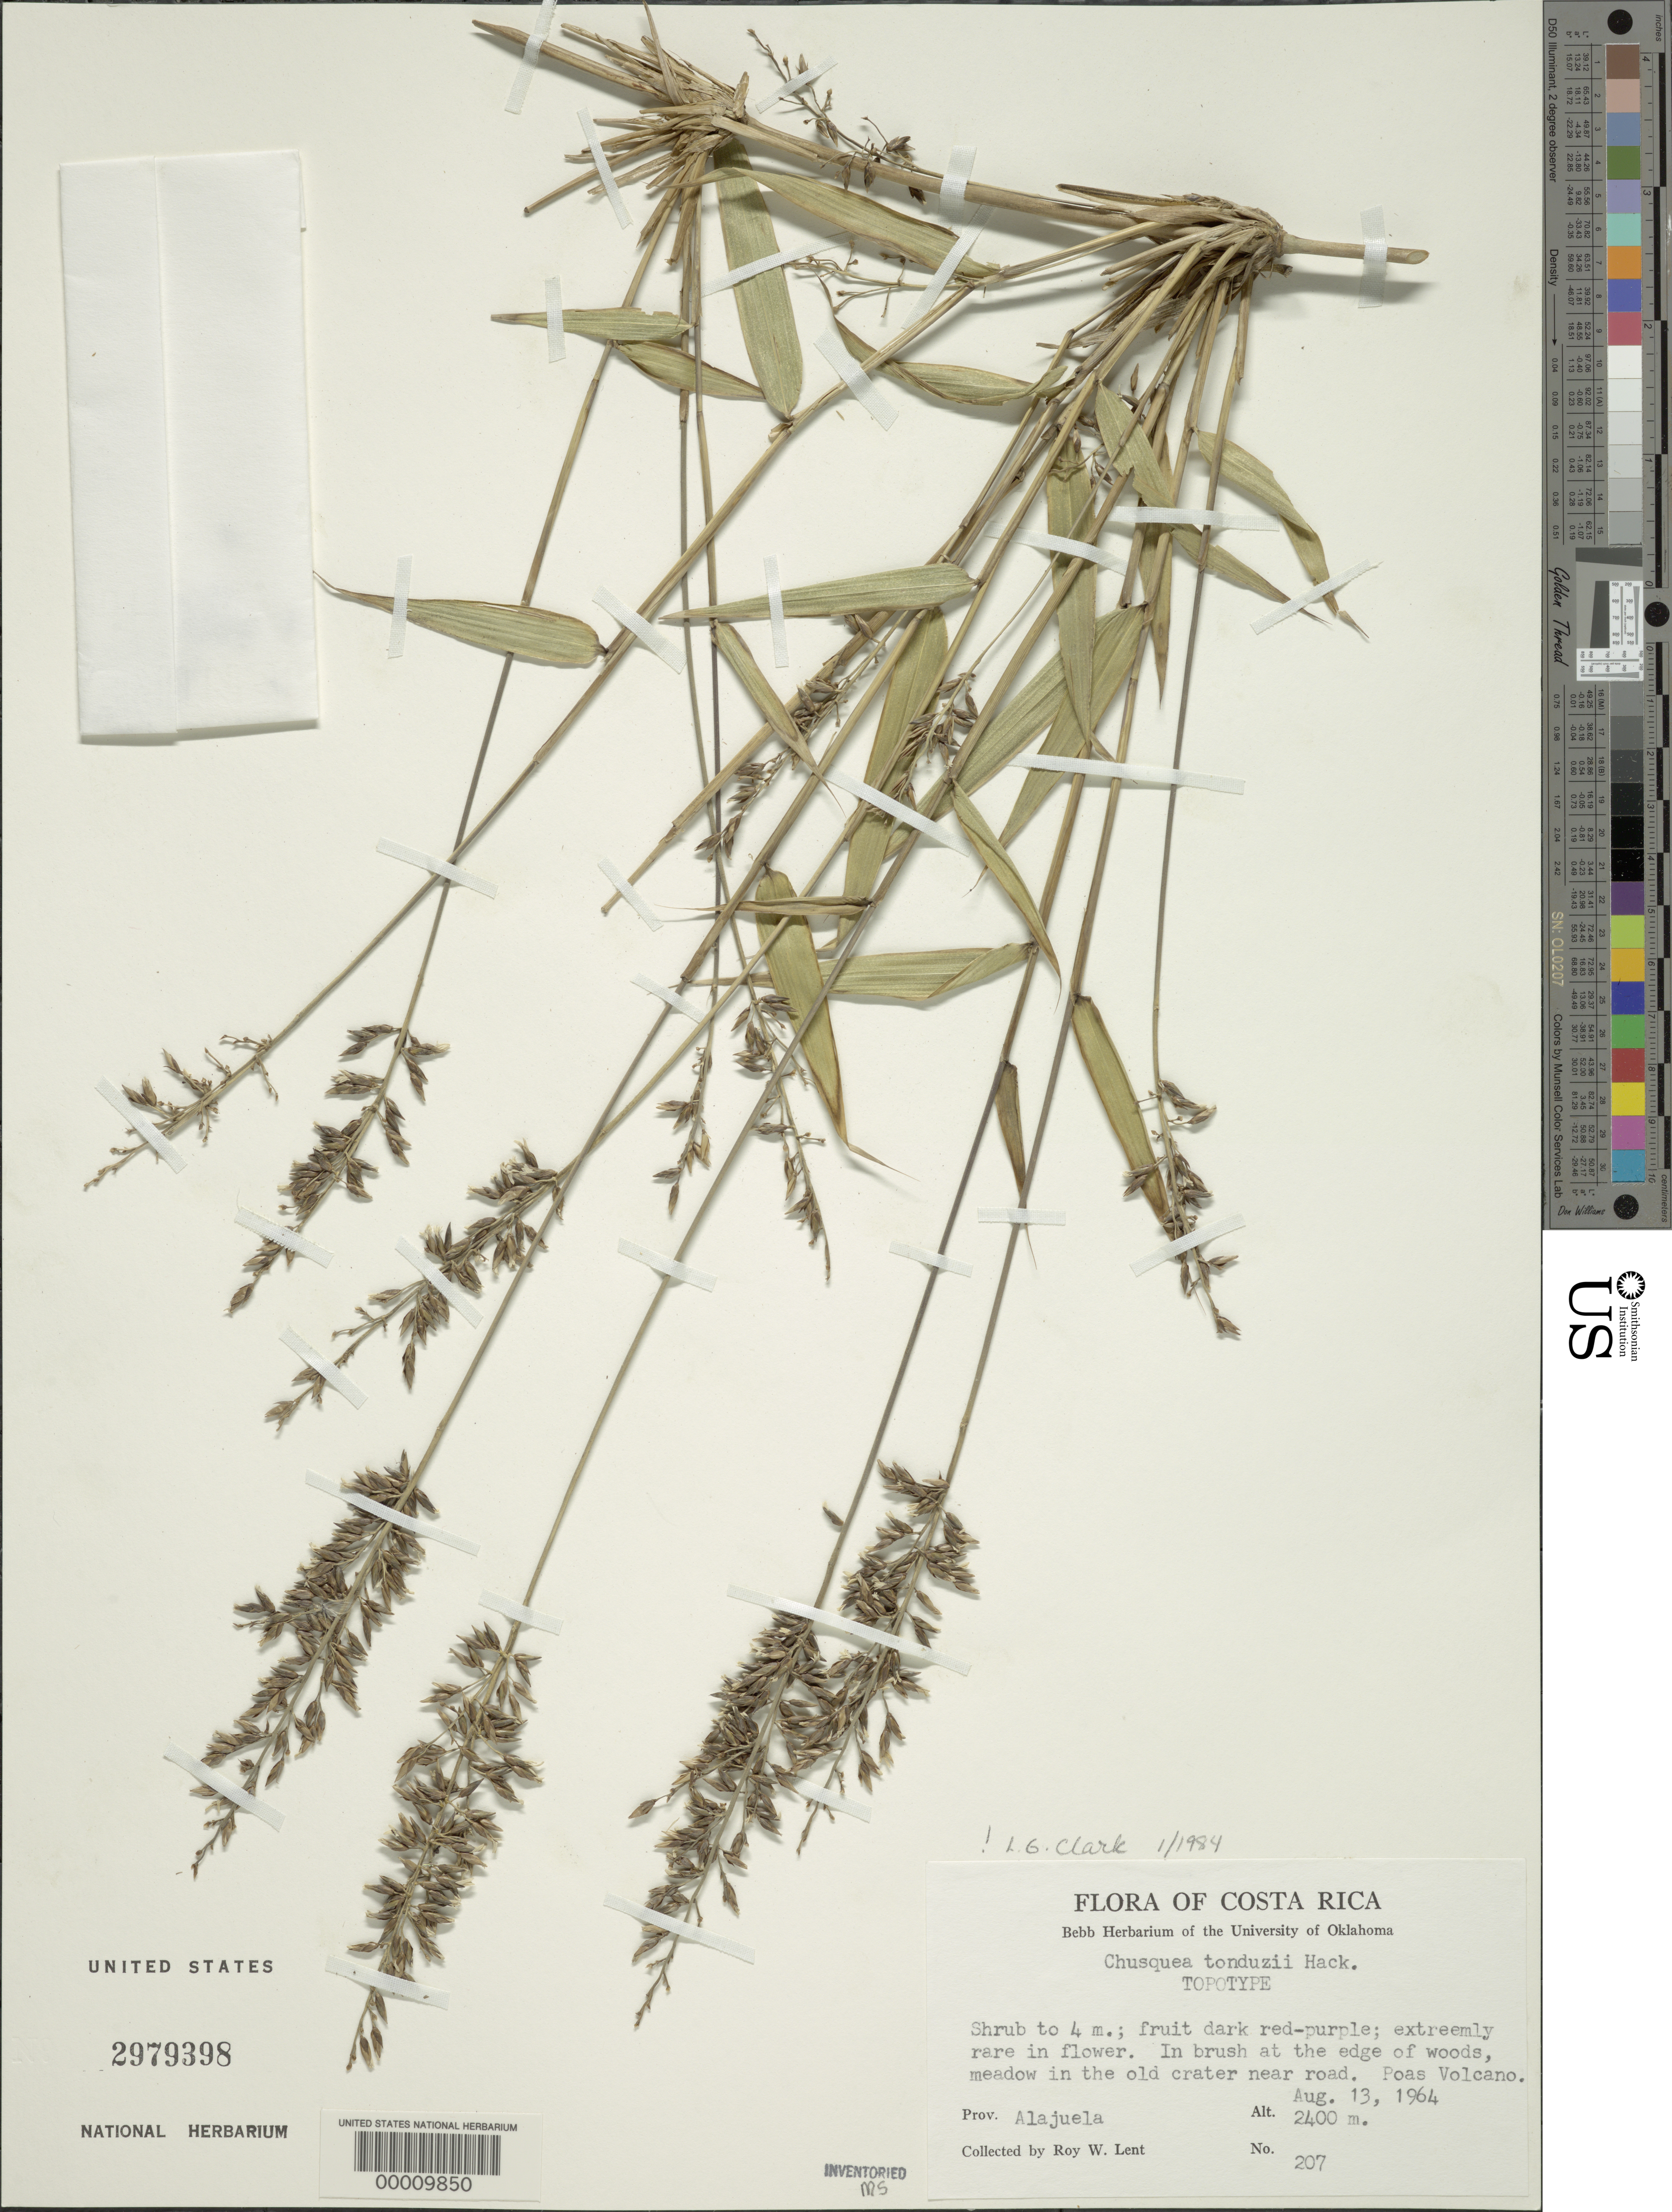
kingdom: Plantae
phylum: Tracheophyta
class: Liliopsida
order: Poales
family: Poaceae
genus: Chusquea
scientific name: Chusquea tonduzii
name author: Hack.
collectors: R. W. Lent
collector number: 207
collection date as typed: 13 Aug 1964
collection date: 1964-08-13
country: Costa Rica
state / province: Alajuela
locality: Poás Volcano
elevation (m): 2400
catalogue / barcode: US 2979398